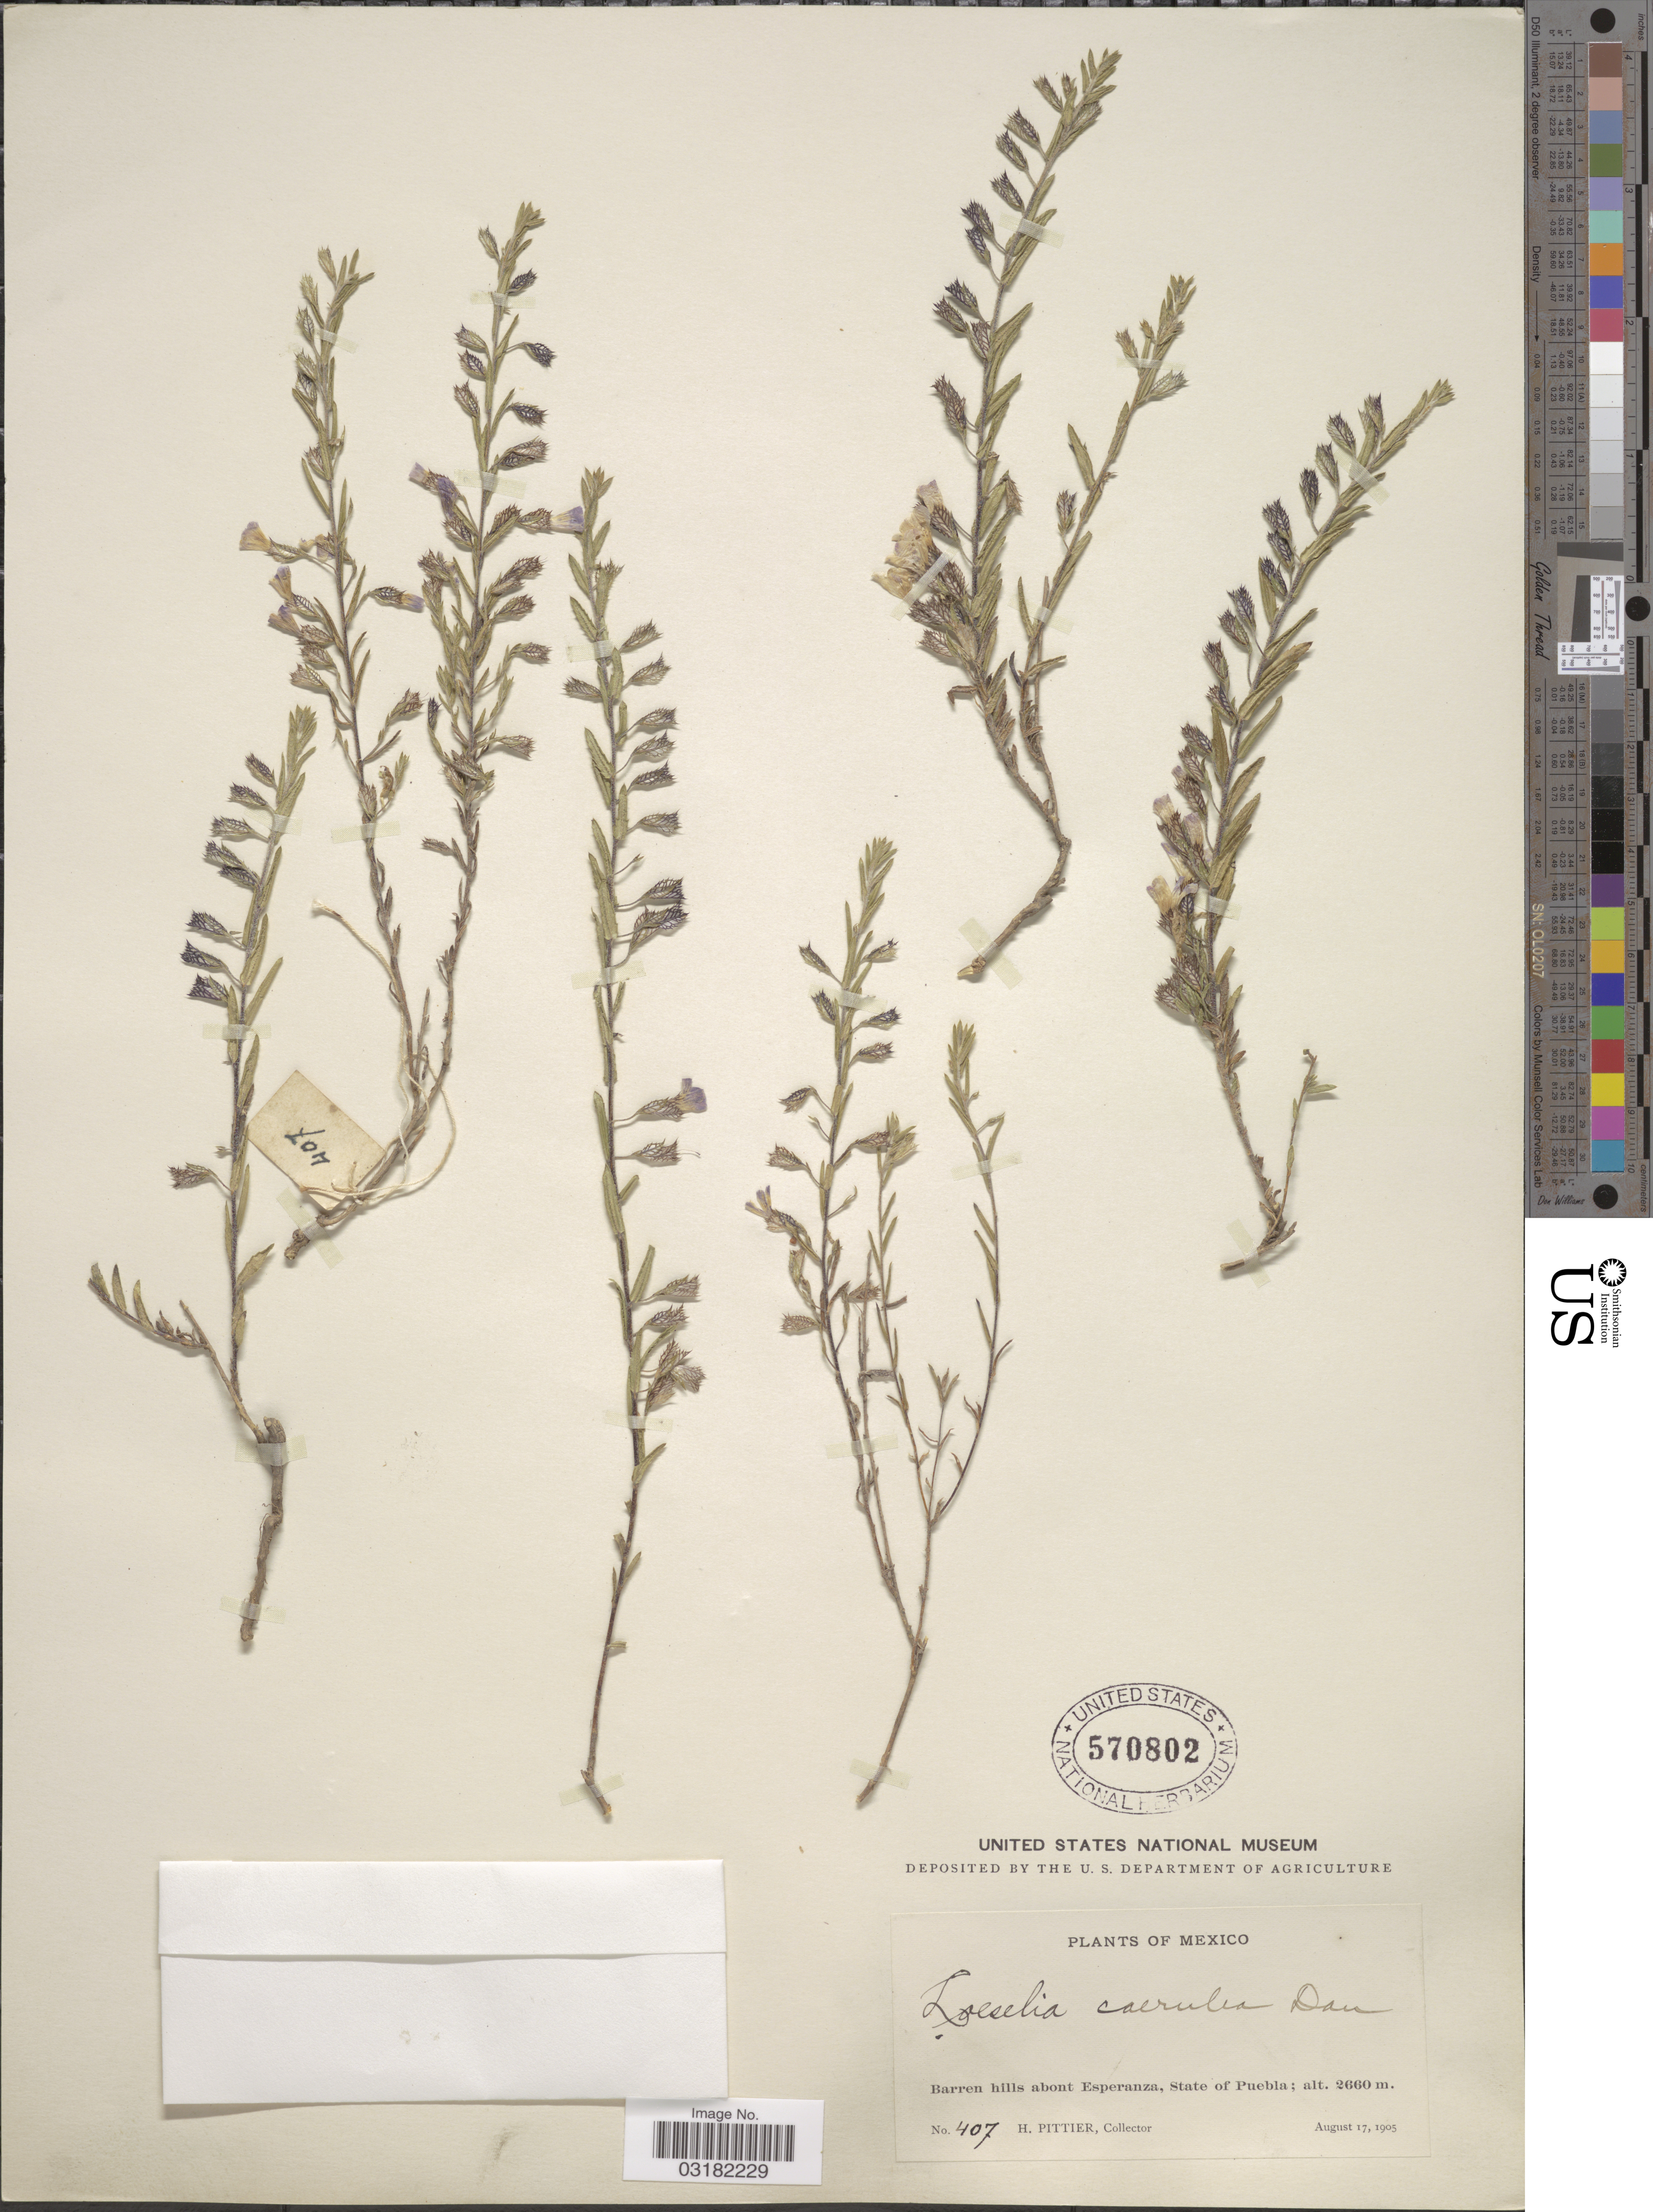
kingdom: Plantae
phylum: Tracheophyta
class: Magnoliopsida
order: Ericales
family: Polemoniaceae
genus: Loeselia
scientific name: Loeselia caerulea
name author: (Cav.) G. Don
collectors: H. F. Pittier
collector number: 407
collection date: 1905-08-17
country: Mexico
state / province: Puebla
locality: Barren hills abont Esperanza.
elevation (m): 2660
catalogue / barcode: US 570802